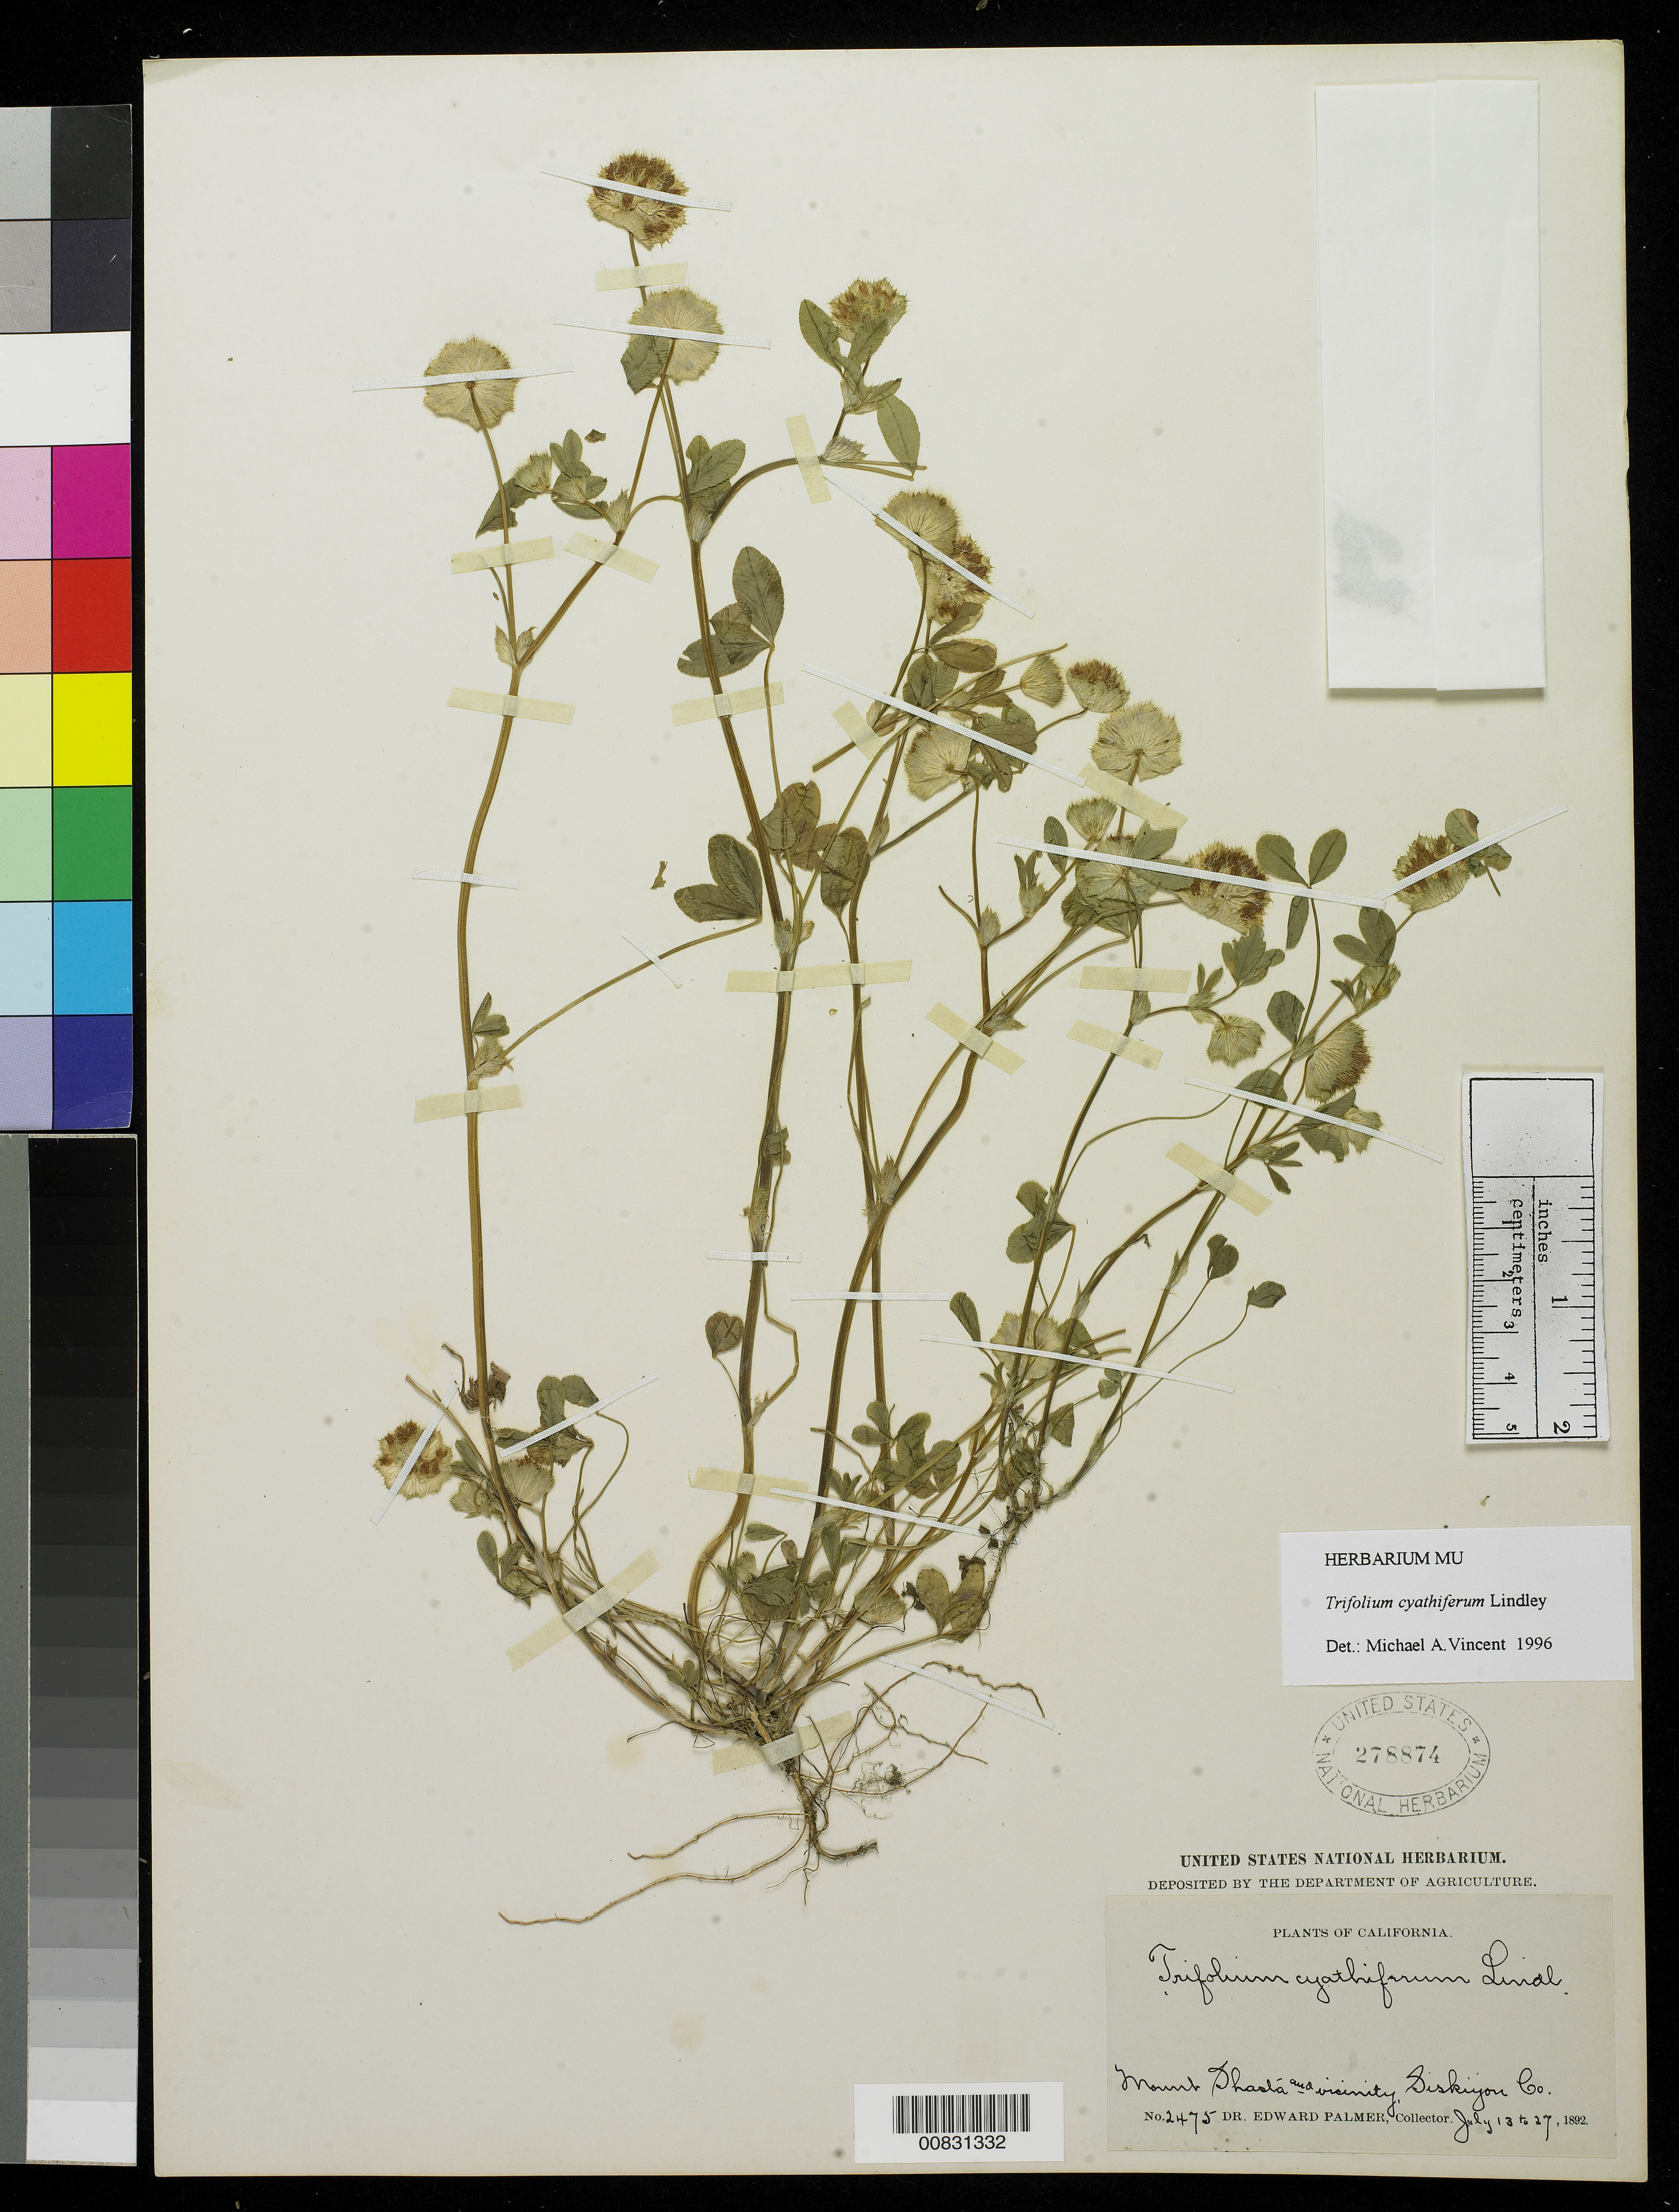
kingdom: Plantae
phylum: Tracheophyta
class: Magnoliopsida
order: Fabales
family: Fabaceae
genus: Trifolium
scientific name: Trifolium cyathiferum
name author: Lindl.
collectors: E. Palmer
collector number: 2475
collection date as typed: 13 Jul 1892 to 27 Jul 1892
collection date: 1892-07-13/1892-07-27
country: United States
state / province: California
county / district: Siskiyou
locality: Mount Shasta and vicinity, Siskiyou County, California.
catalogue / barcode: US 278874